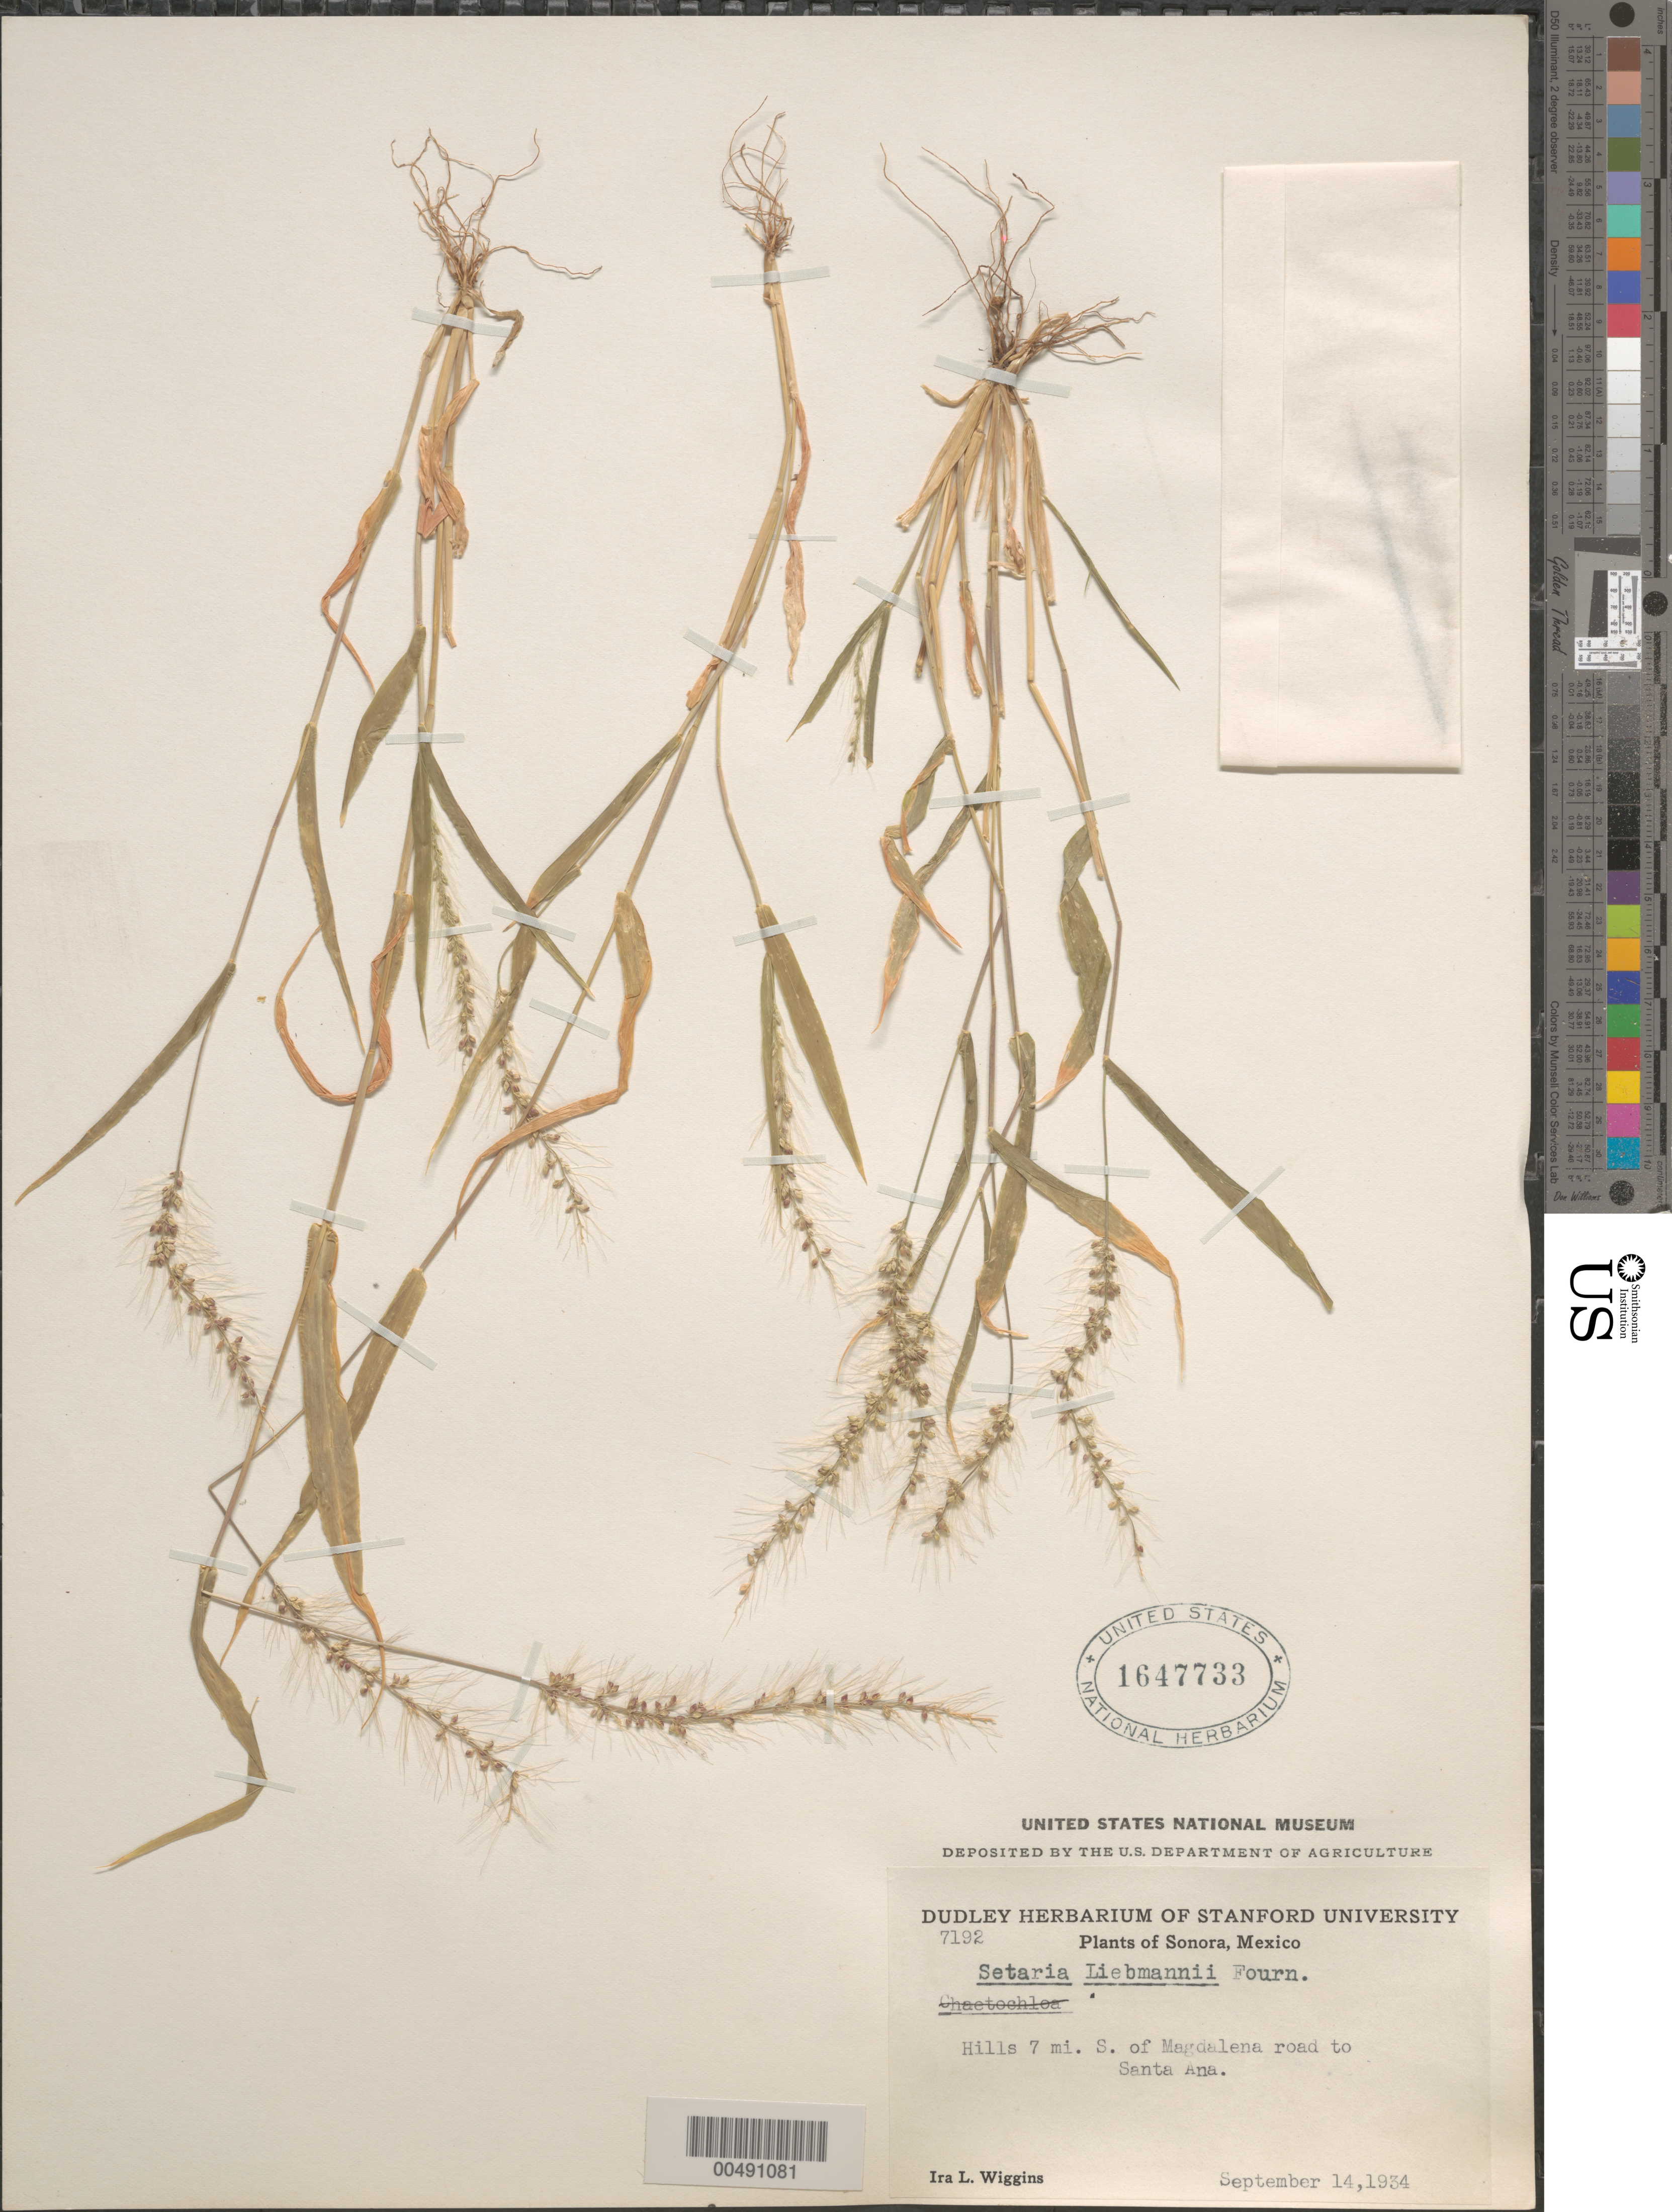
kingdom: Plantae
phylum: Tracheophyta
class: Liliopsida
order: Poales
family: Poaceae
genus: Setaria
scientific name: Setaria liebmannii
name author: E. Fourn.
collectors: I. L. Wiggins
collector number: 7192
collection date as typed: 14 Sep 1934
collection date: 1934-09-14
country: Mexico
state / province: Sonora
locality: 7 mi S of Magdalena, road to Santa Ana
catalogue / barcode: US 1647733